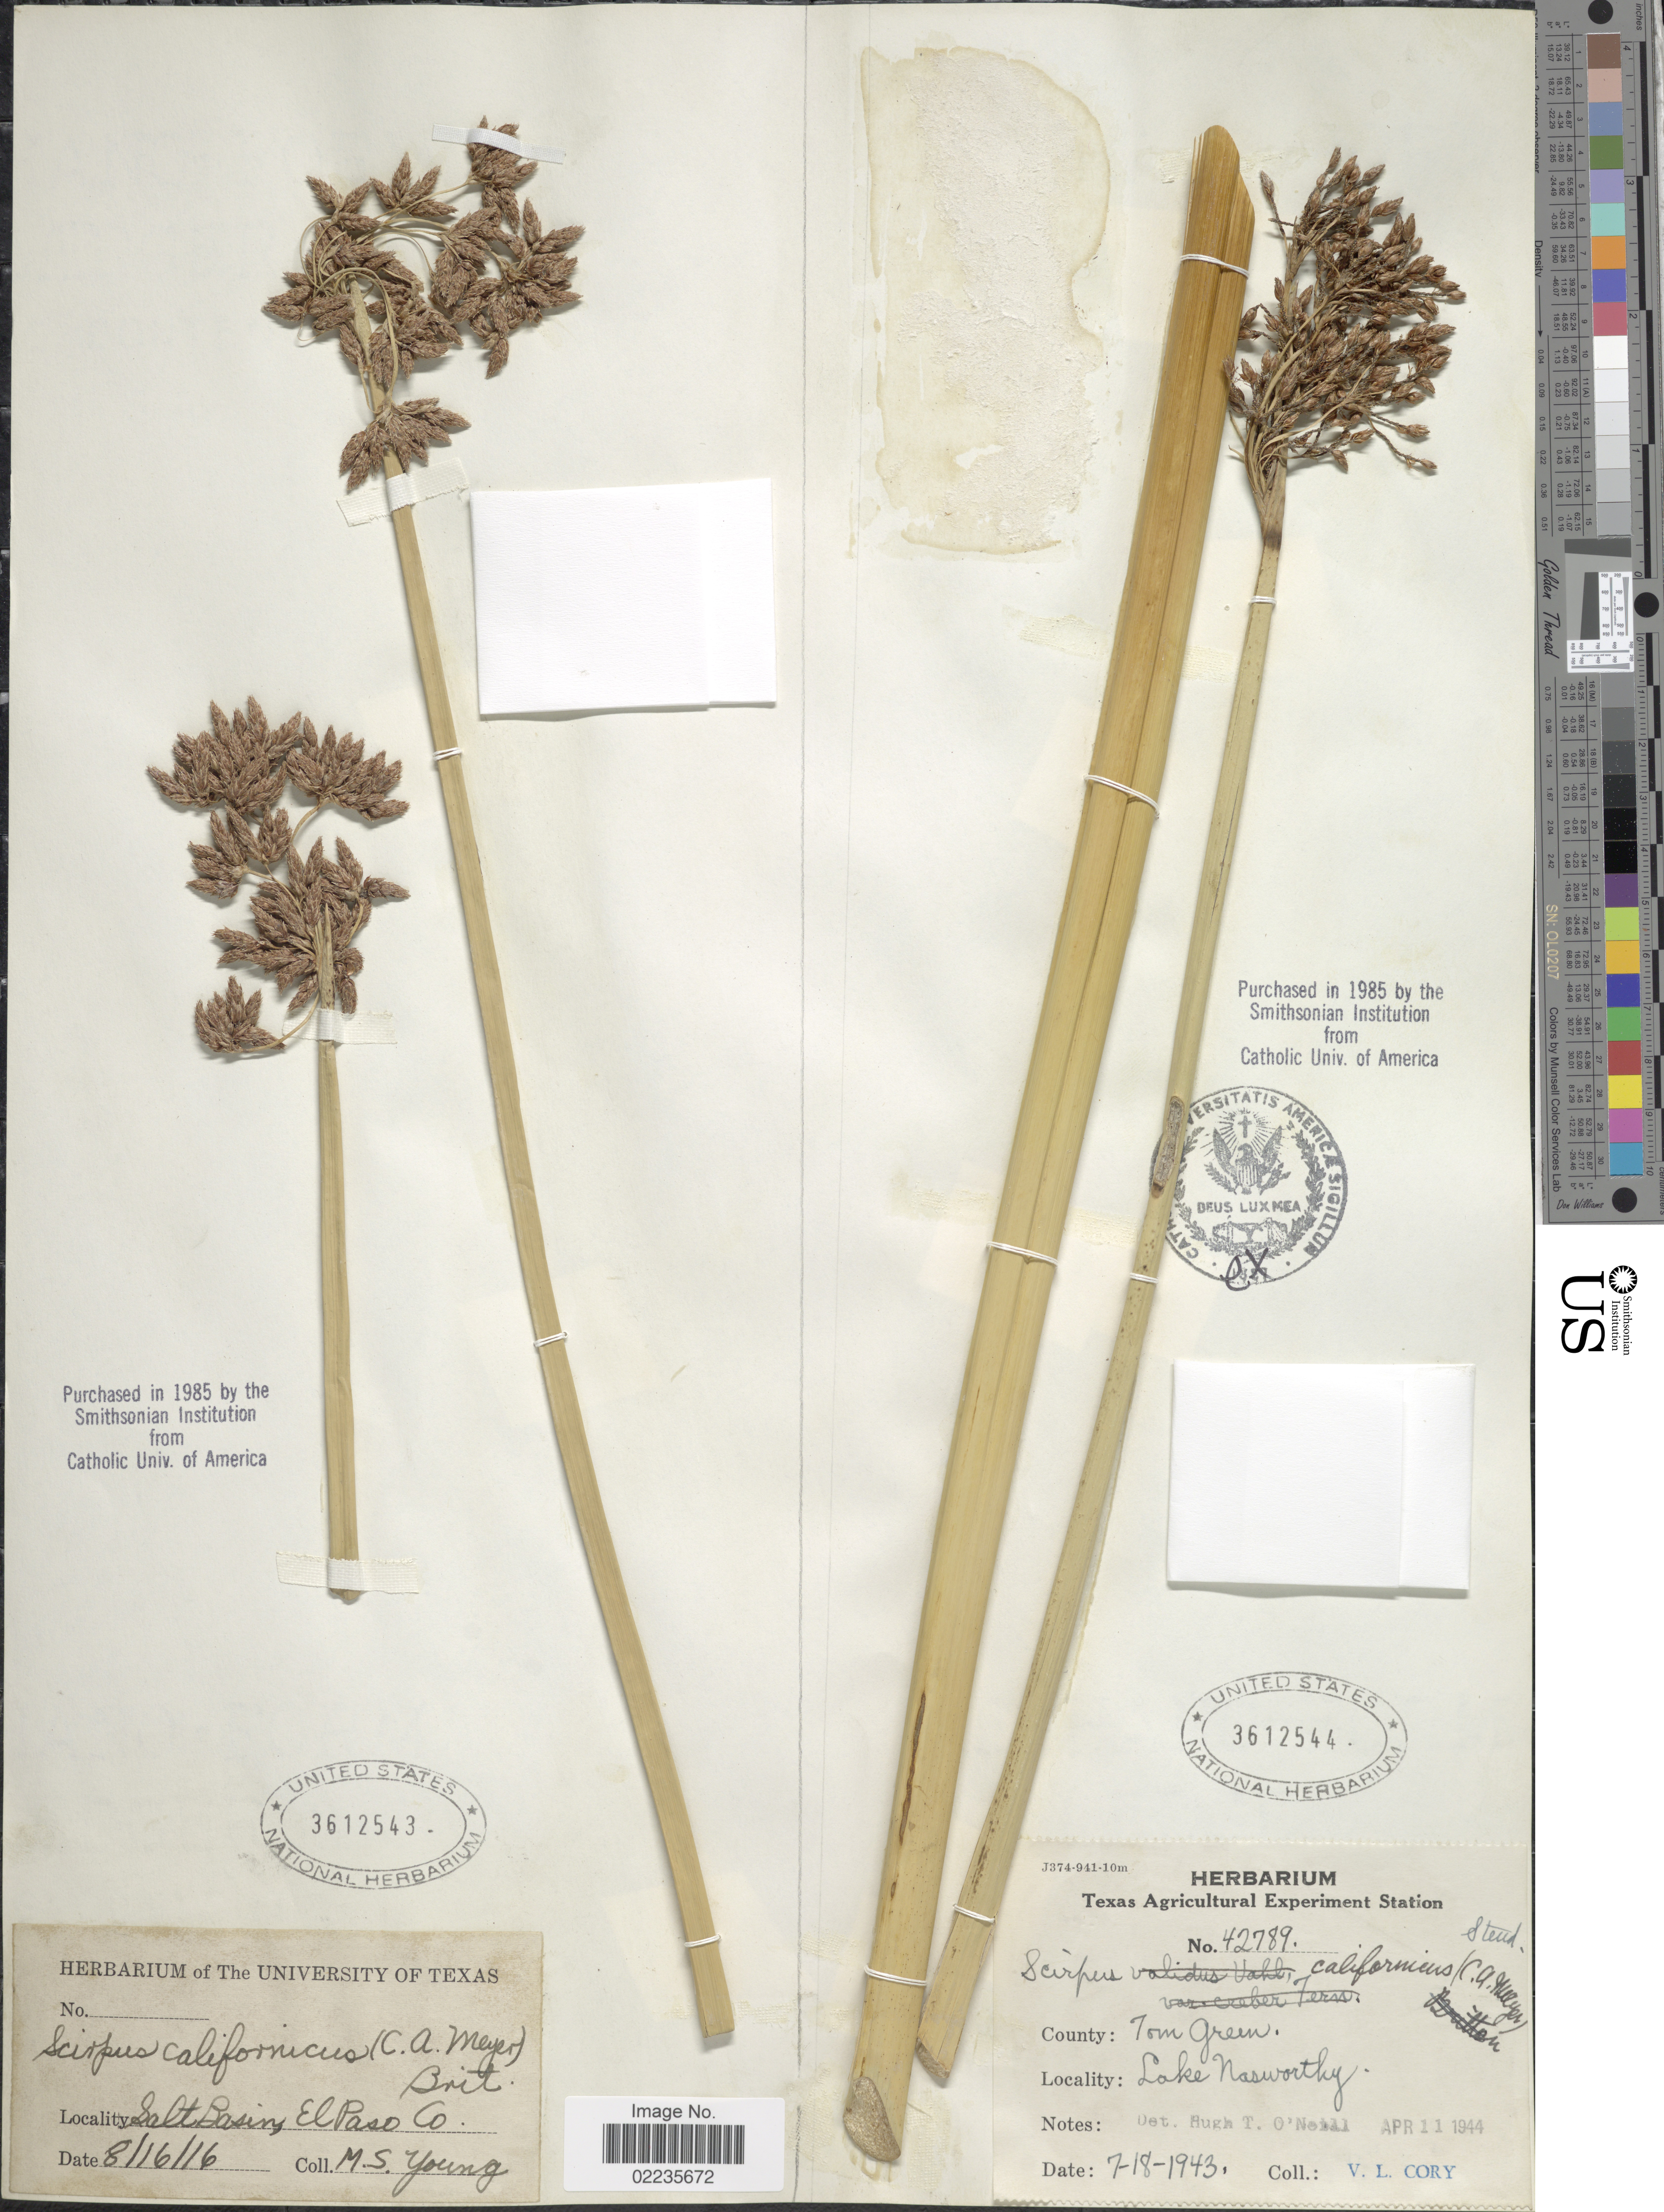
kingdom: Plantae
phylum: Tracheophyta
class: Liliopsida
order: Poales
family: Cyperaceae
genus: Schoenoplectus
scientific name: Schoenoplectus californicus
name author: (C.A. Mey.) Soják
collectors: V. Cory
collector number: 42789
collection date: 1943-07-18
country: United States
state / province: Texas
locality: County: Tom Green, Lake Nasworthy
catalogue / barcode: US 3612544-2